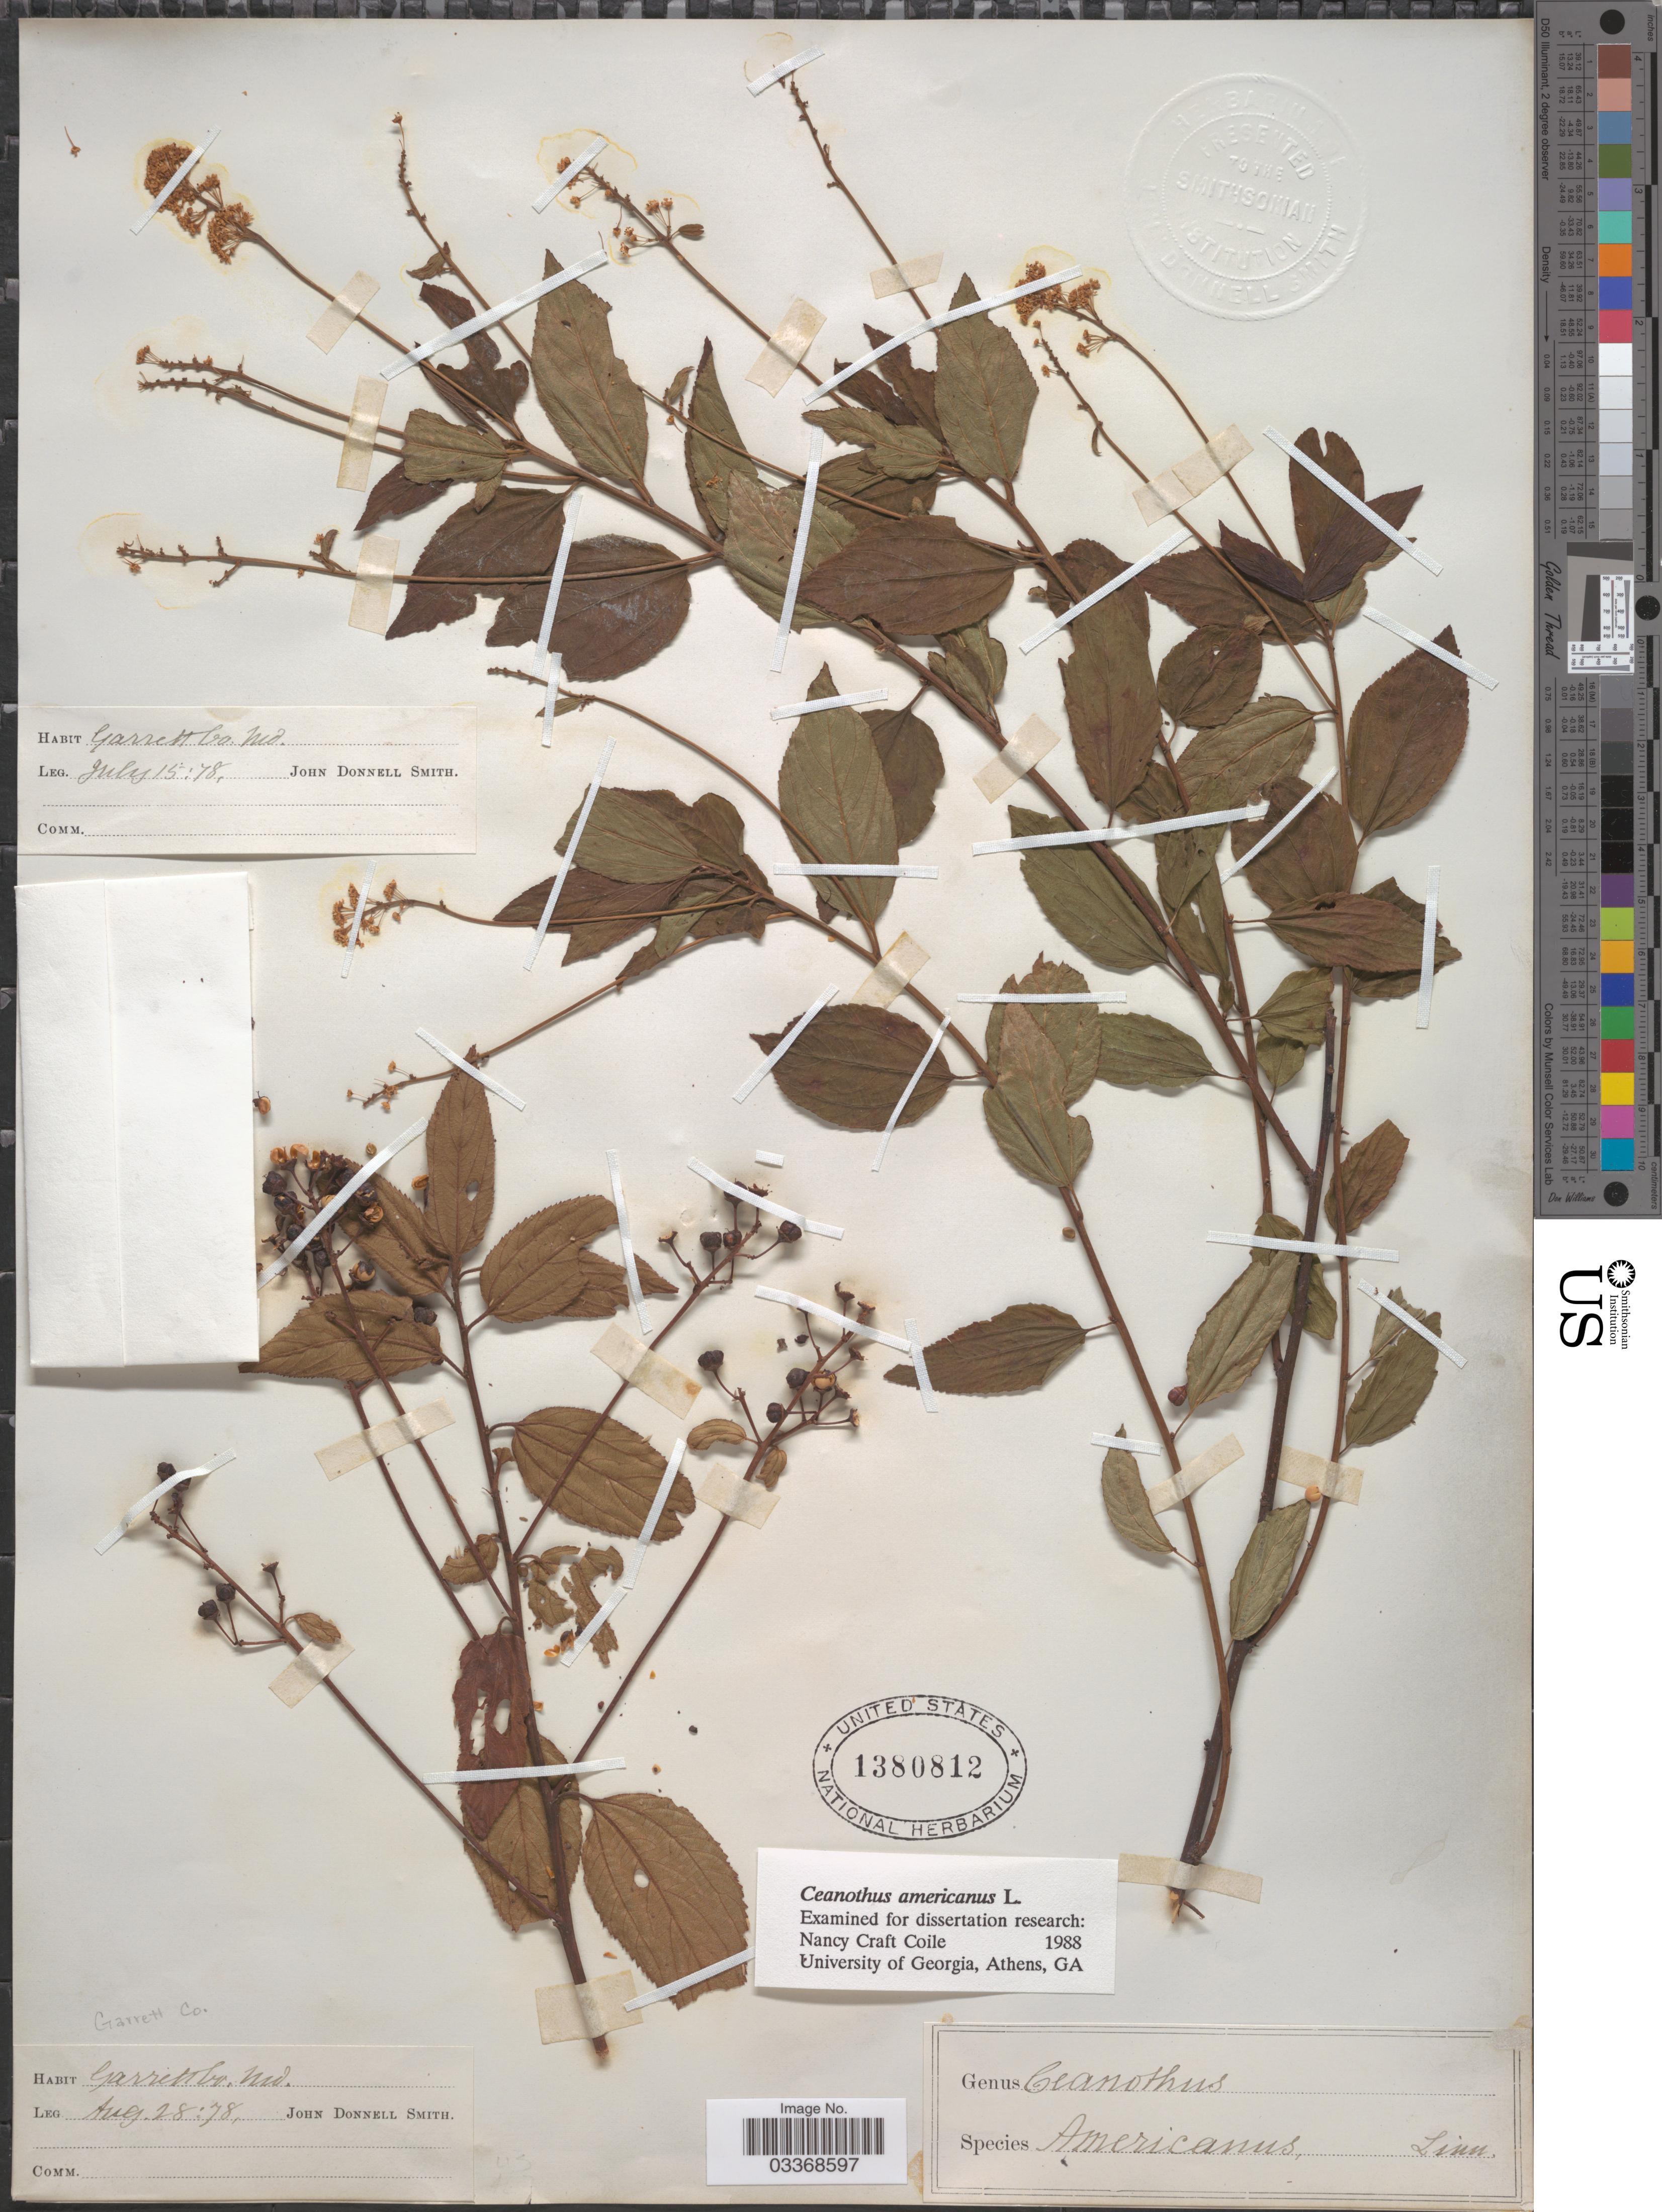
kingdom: Plantae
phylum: Tracheophyta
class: Magnoliopsida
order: Rosales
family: Rhamnaceae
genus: Ceanothus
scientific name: Ceanothus americanus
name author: L.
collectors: J. Donnell Smith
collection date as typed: Transcribed d/m/y: 28/8/78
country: United States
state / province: Maryland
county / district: Garrett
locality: Garrett Co.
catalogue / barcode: US 1380812